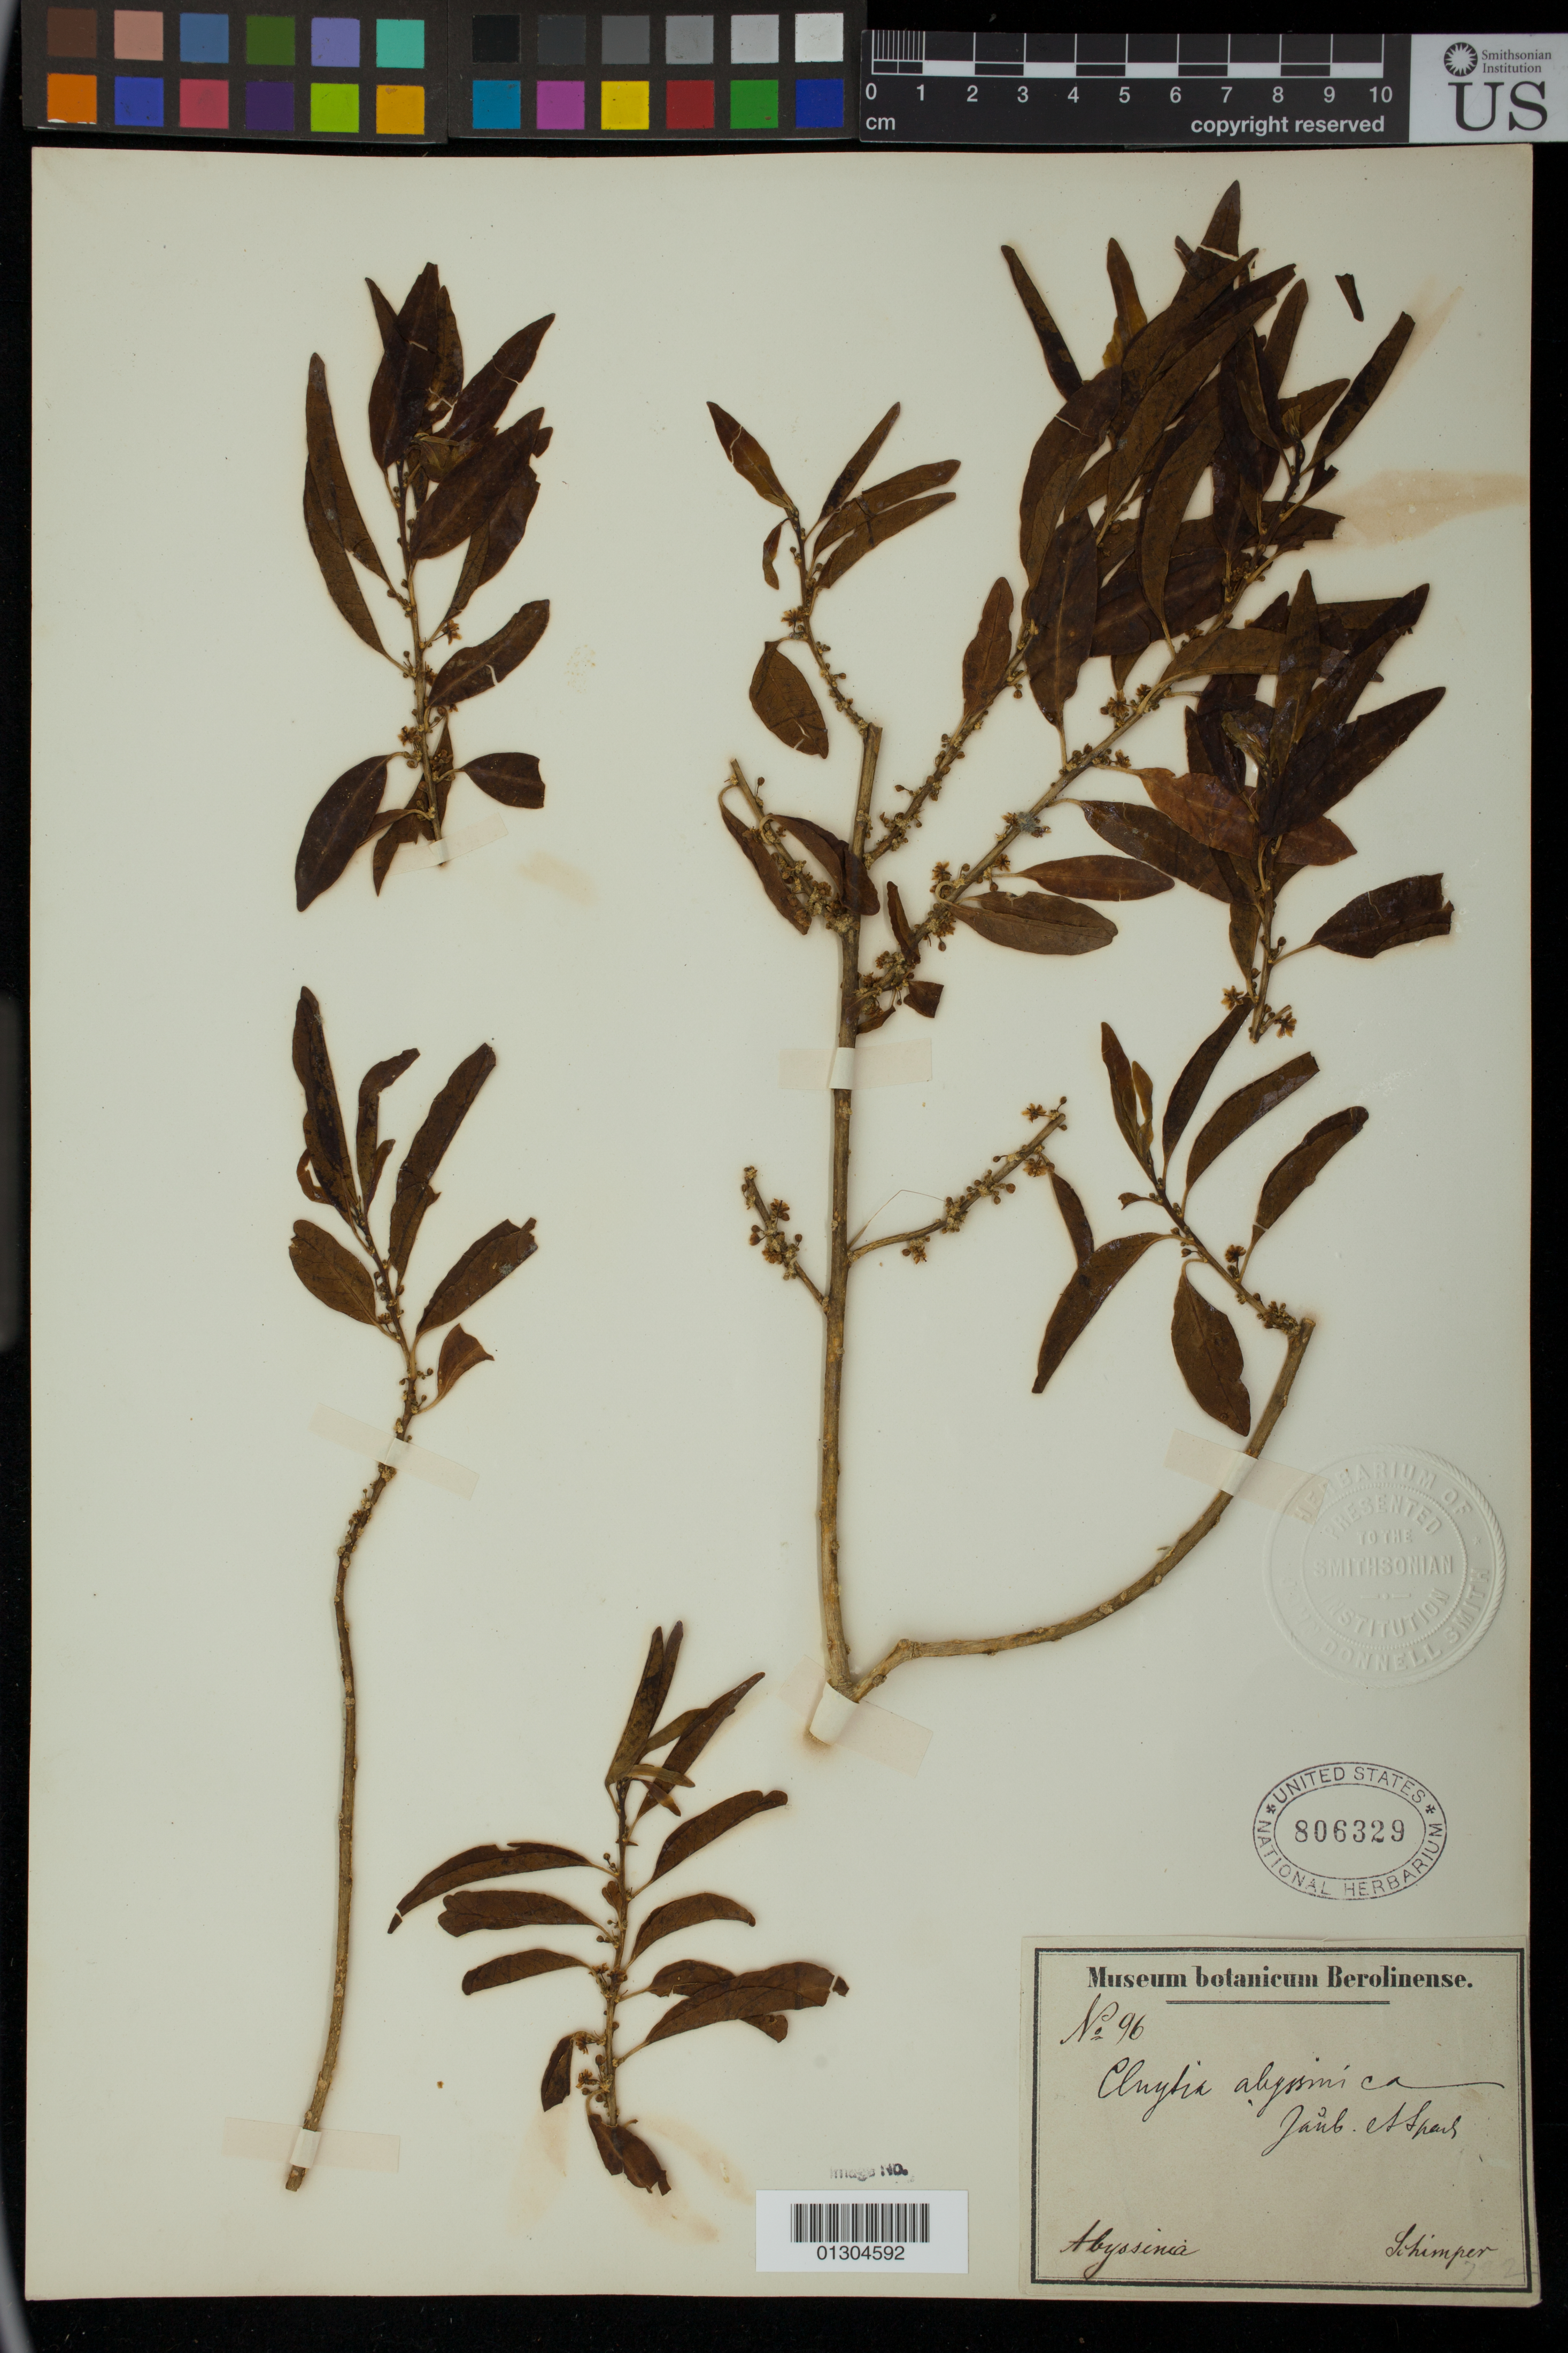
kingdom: Plantae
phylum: Tracheophyta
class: Magnoliopsida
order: Malpighiales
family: Peraceae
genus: Clutia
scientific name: Clutia abyssinica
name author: Jaub. & Spach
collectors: -. Schimper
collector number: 96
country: Ethiopia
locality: Abyssinia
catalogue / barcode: US 806329